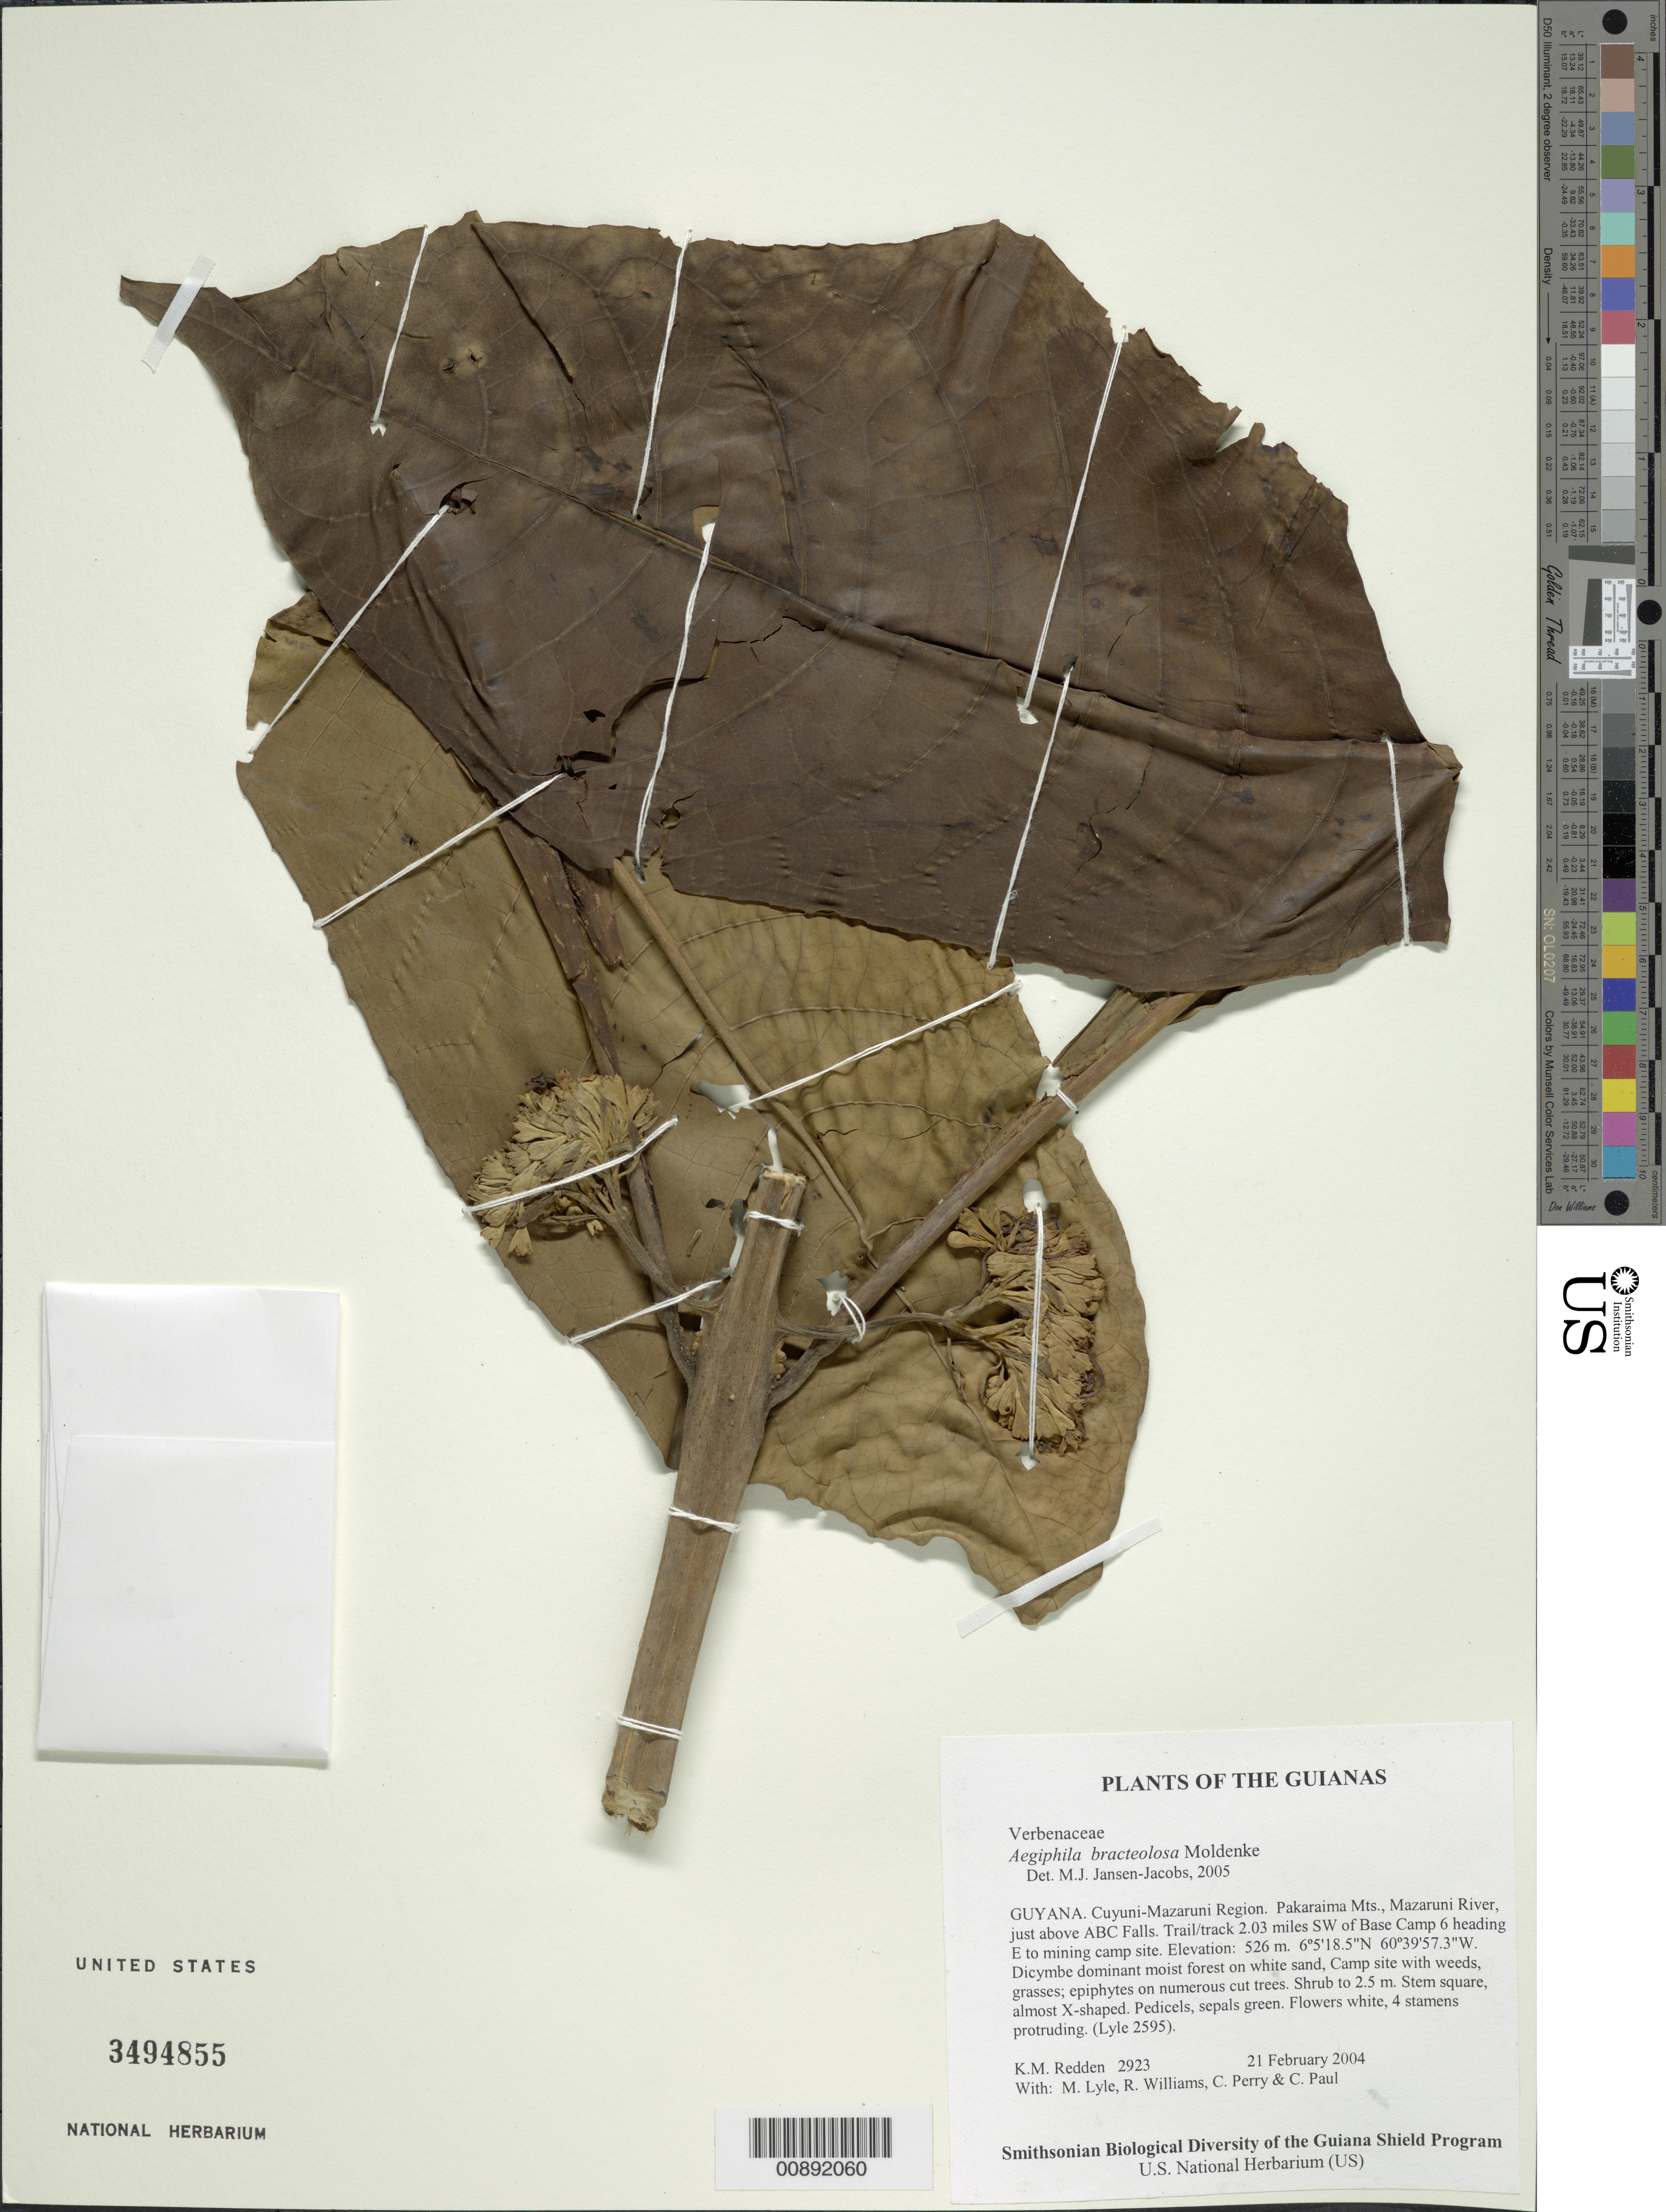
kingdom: Plantae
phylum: Tracheophyta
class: Magnoliopsida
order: Lamiales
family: Lamiaceae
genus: Aegiphila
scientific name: Aegiphila bracteolosa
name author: Moldenke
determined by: Jansen-Jacobs, M. J., (U), Nationaal Herbarium Nederland, Utrecht University branch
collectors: K. M. Redden, M. Lyle, R. Williams, C. Perry & C. Paul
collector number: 2923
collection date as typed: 21 February 2004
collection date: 2004-02-21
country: Guyana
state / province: Cuyuni-Mazaruni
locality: Pakaraima Mts., Mazaruni River, just above ABC Falls. Trail/track 2.03 miles SW of Base Camp 6 heading E to mining camp site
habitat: Dicymbe dominant moist forest on white sand. Camp site with weeds, grasses; epiphytes on numerous cut trees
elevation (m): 526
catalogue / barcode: US 3494855